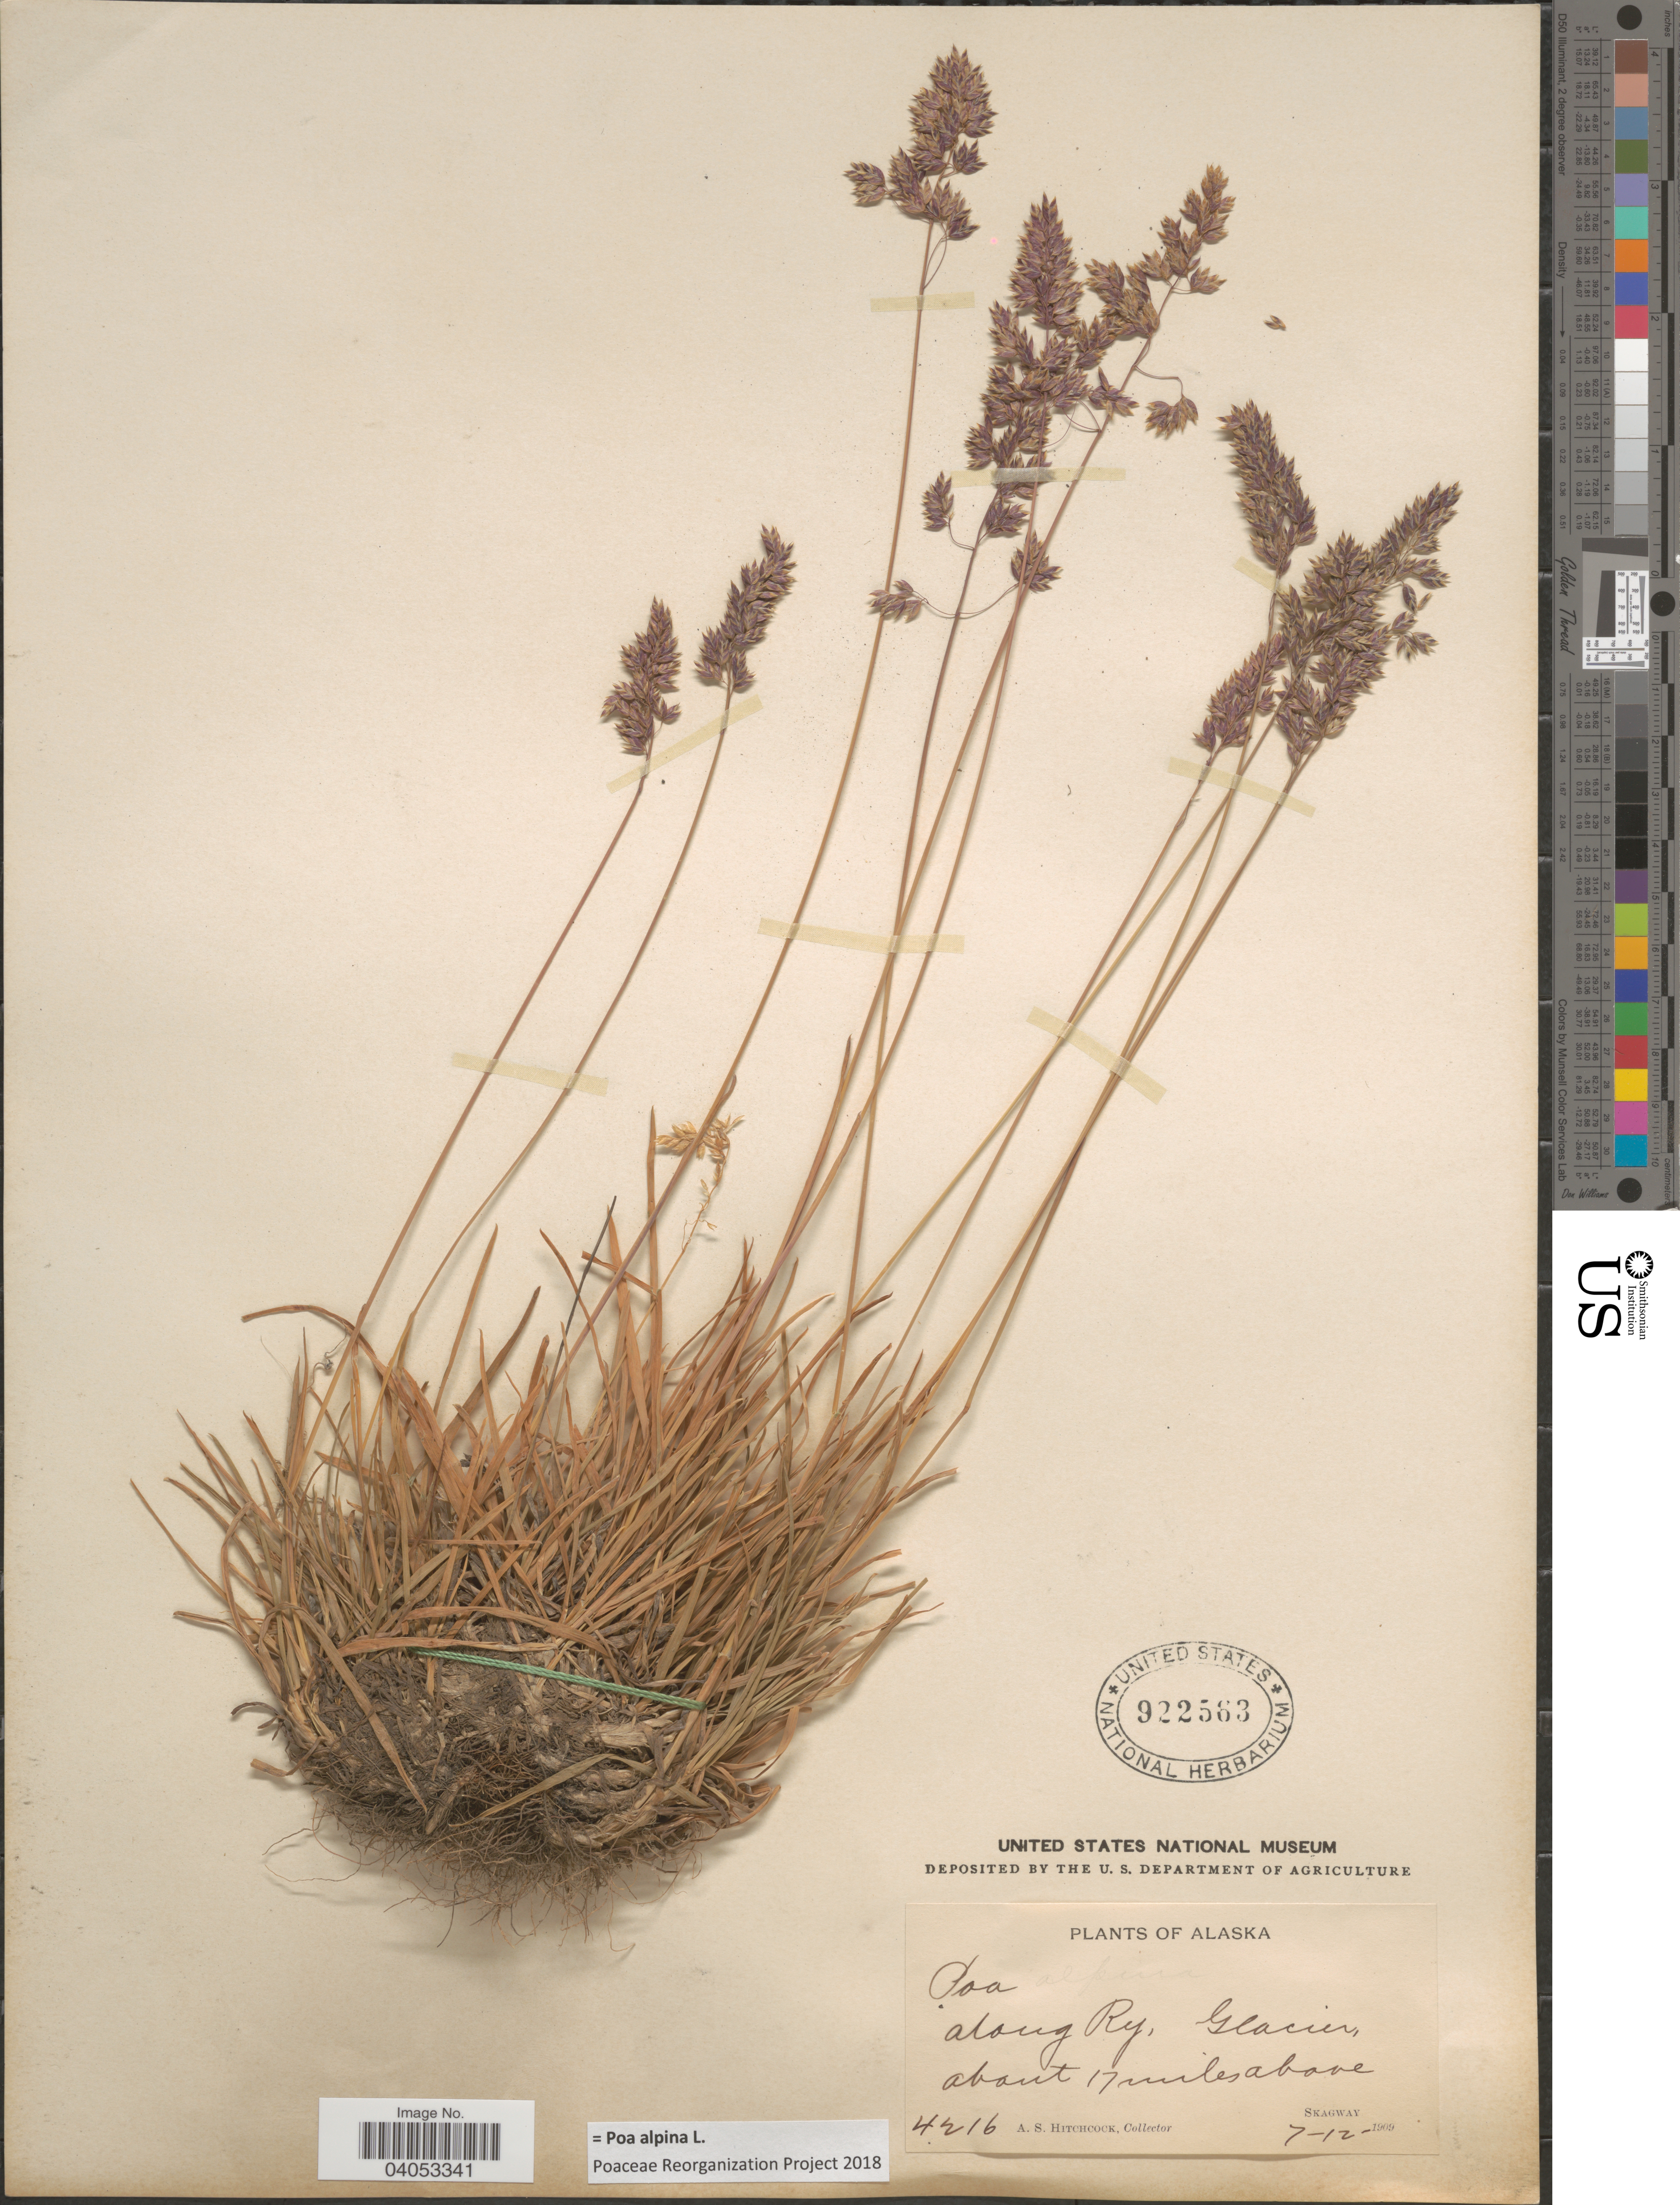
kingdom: Plantae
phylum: Tracheophyta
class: Liliopsida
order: Poales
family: Poaceae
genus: Poa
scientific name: Poa alpina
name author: L.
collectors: A. S. Hitchcock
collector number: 4216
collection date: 1909-07-12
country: United States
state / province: Alaska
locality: Along Ry, Glacier, about 17 miles above Skagway.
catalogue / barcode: US 922563